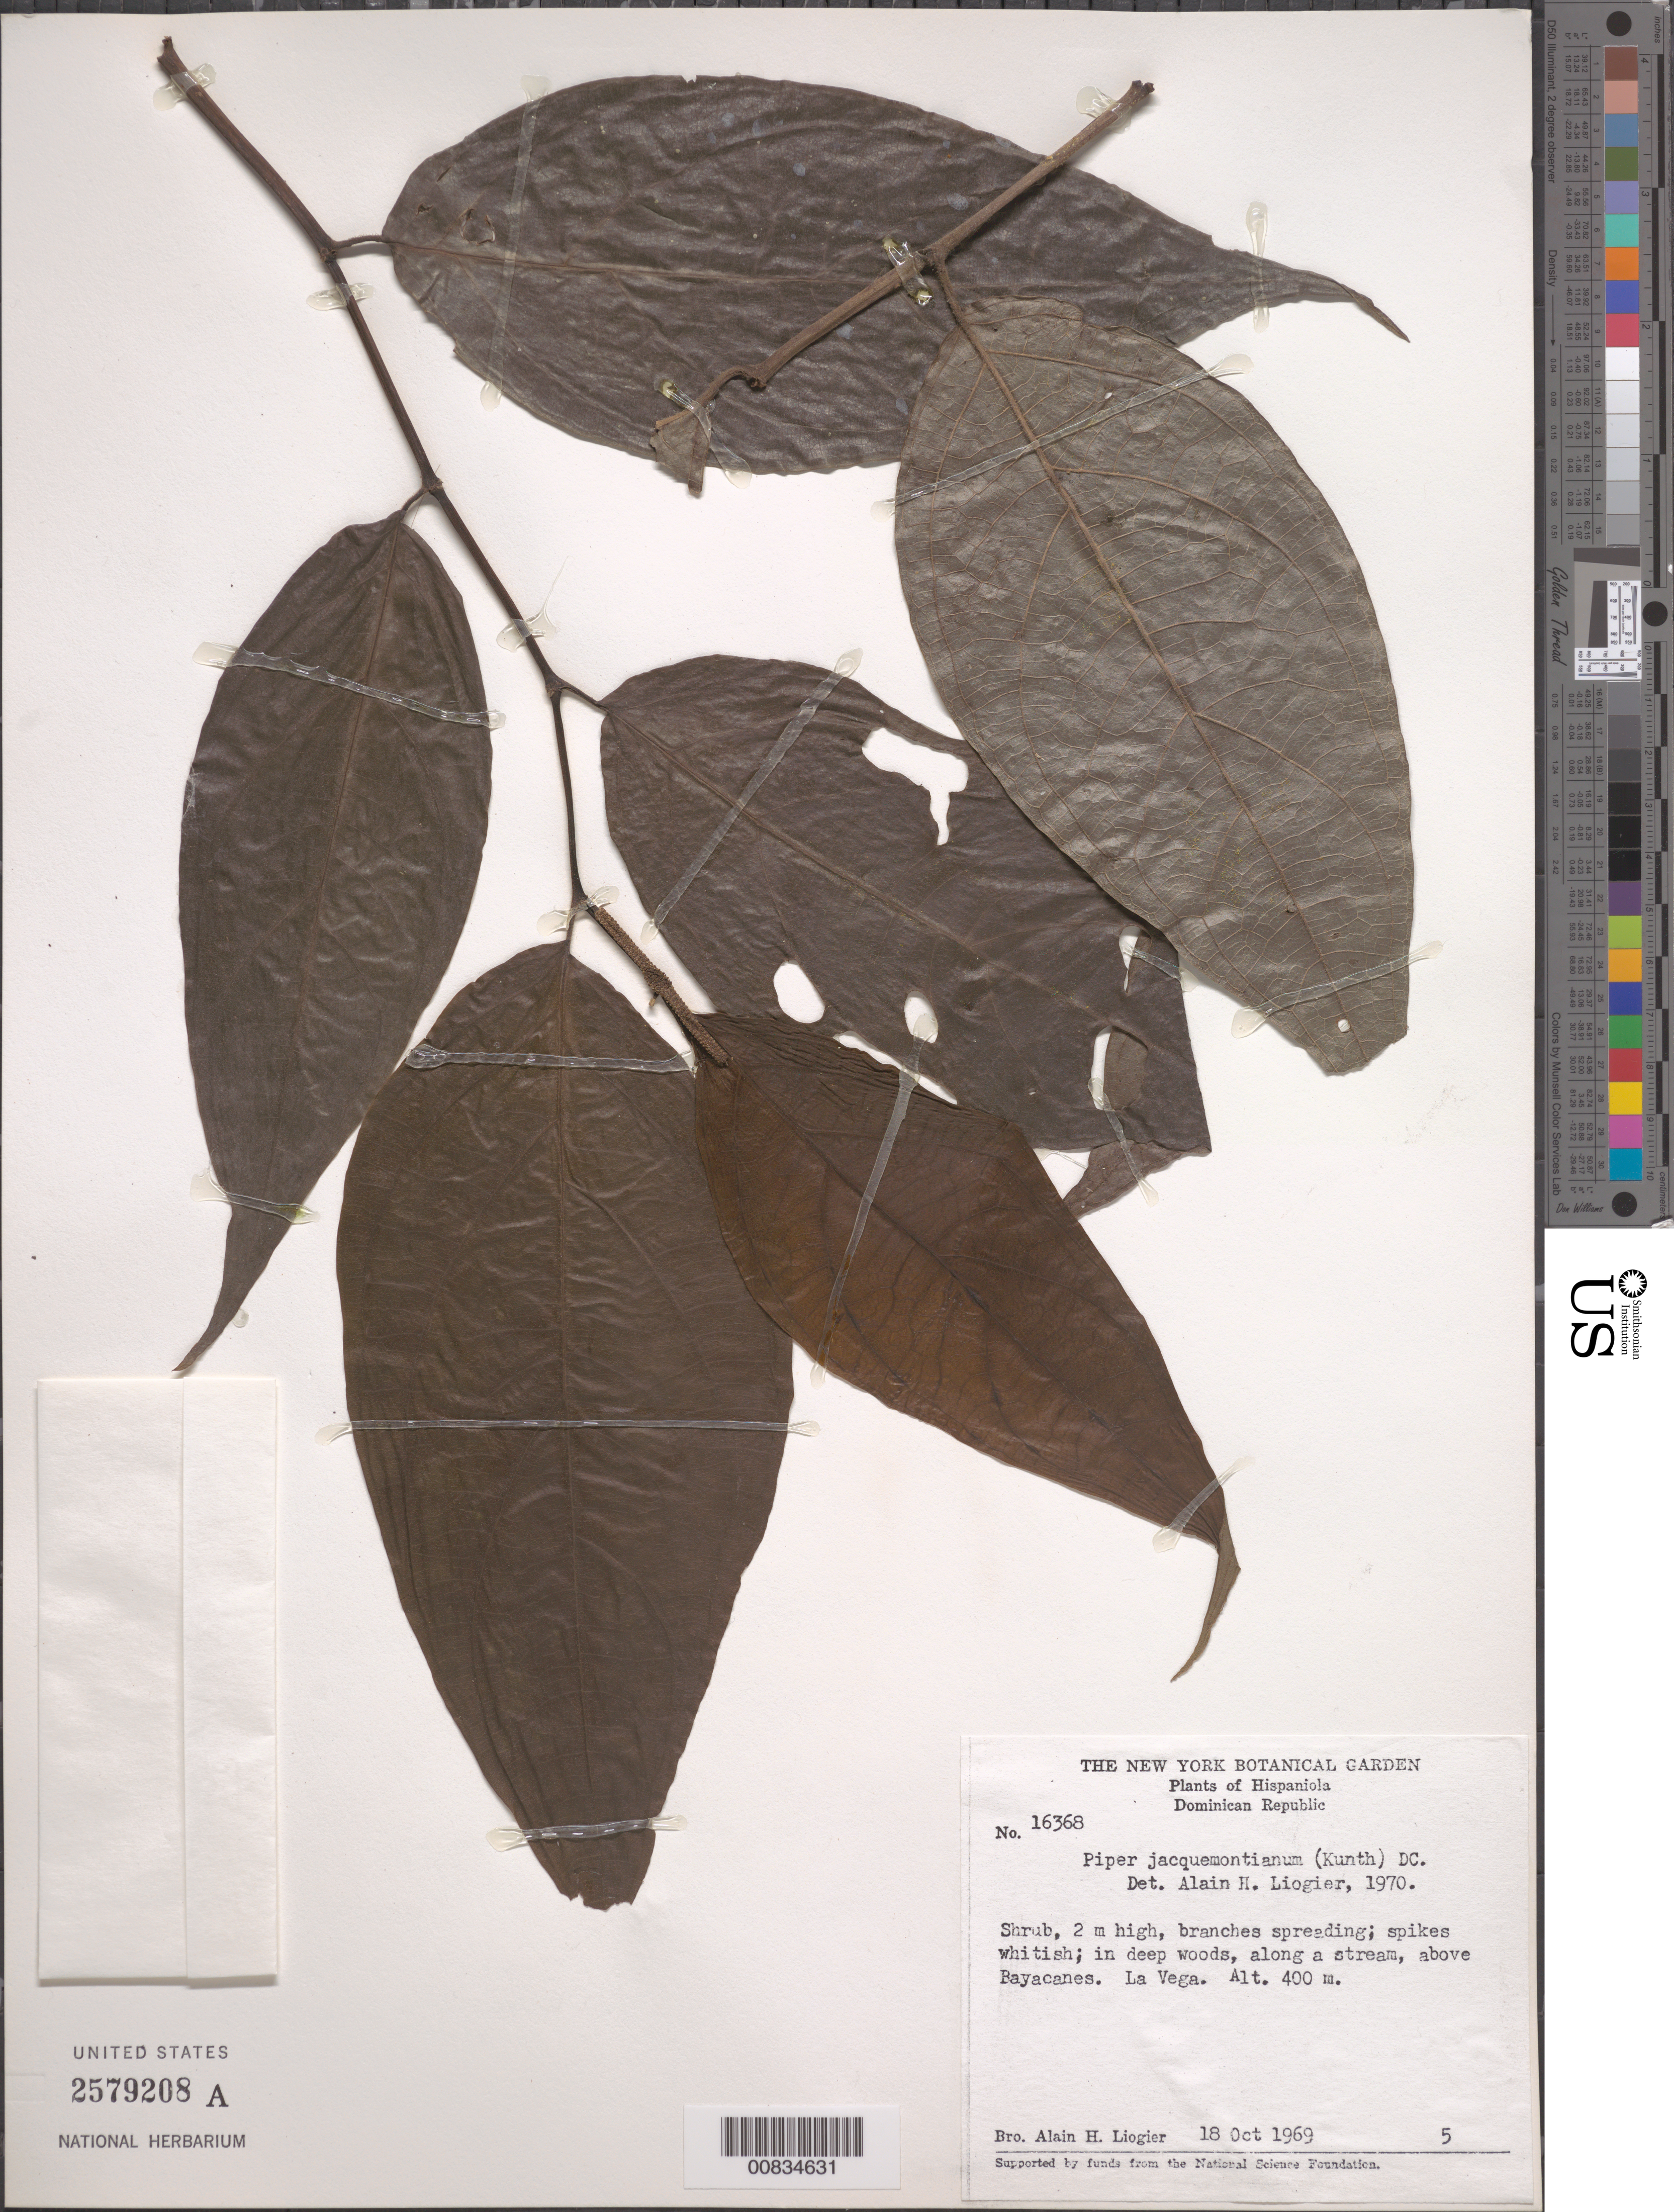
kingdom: Plantae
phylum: Tracheophyta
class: Magnoliopsida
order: Piperales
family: Piperaceae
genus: Piper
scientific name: Piper jacquemontianum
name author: Kunth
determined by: Liogier, Alain H.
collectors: A. H. Liogier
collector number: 16368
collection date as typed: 18 Oct 1969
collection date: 1969-10-18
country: Dominican Republic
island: Hispaniola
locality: Above Bayacanes. La Vega.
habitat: In deep woods, along a stream.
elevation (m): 400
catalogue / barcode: US 2579208A